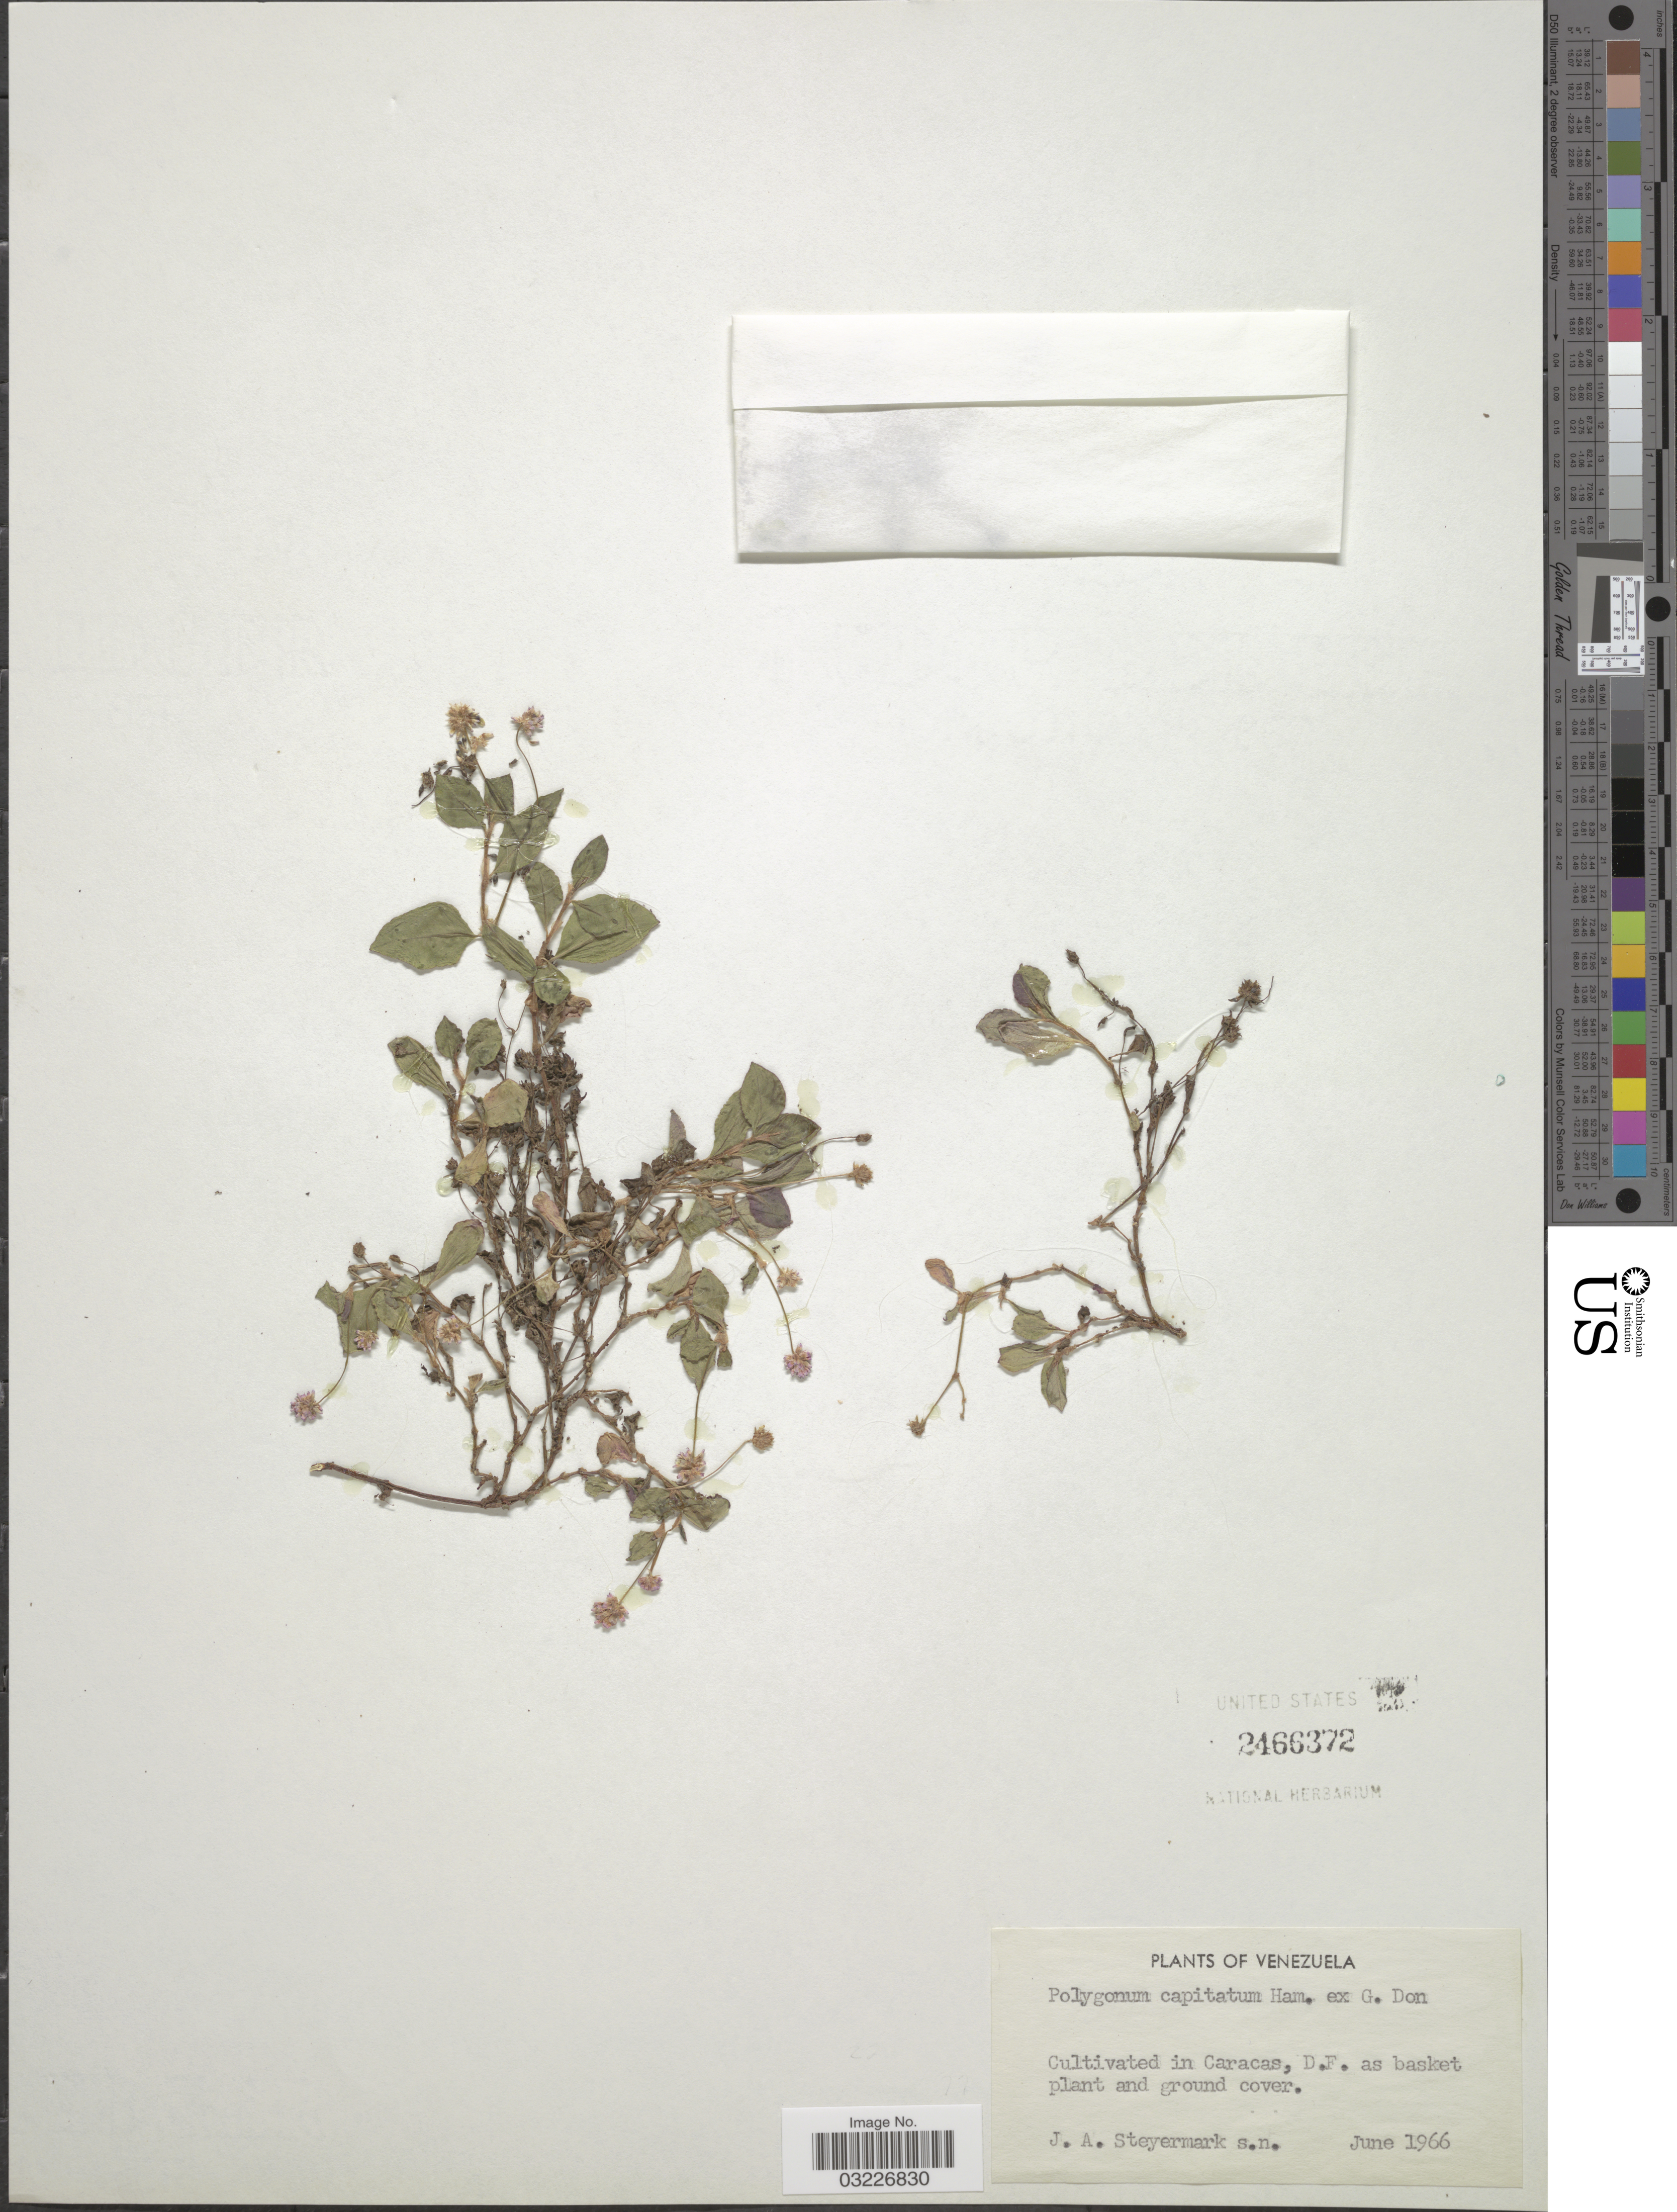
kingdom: Plantae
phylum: Tracheophyta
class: Magnoliopsida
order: Caryophyllales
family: Polygonaceae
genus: Polygonum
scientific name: Polygonum capitatum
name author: Buch.-Ham. ex D. Don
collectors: J. Steyermark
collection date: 1966-06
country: Venezuela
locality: Cultivated in Caracas, D.F.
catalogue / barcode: US 2466372